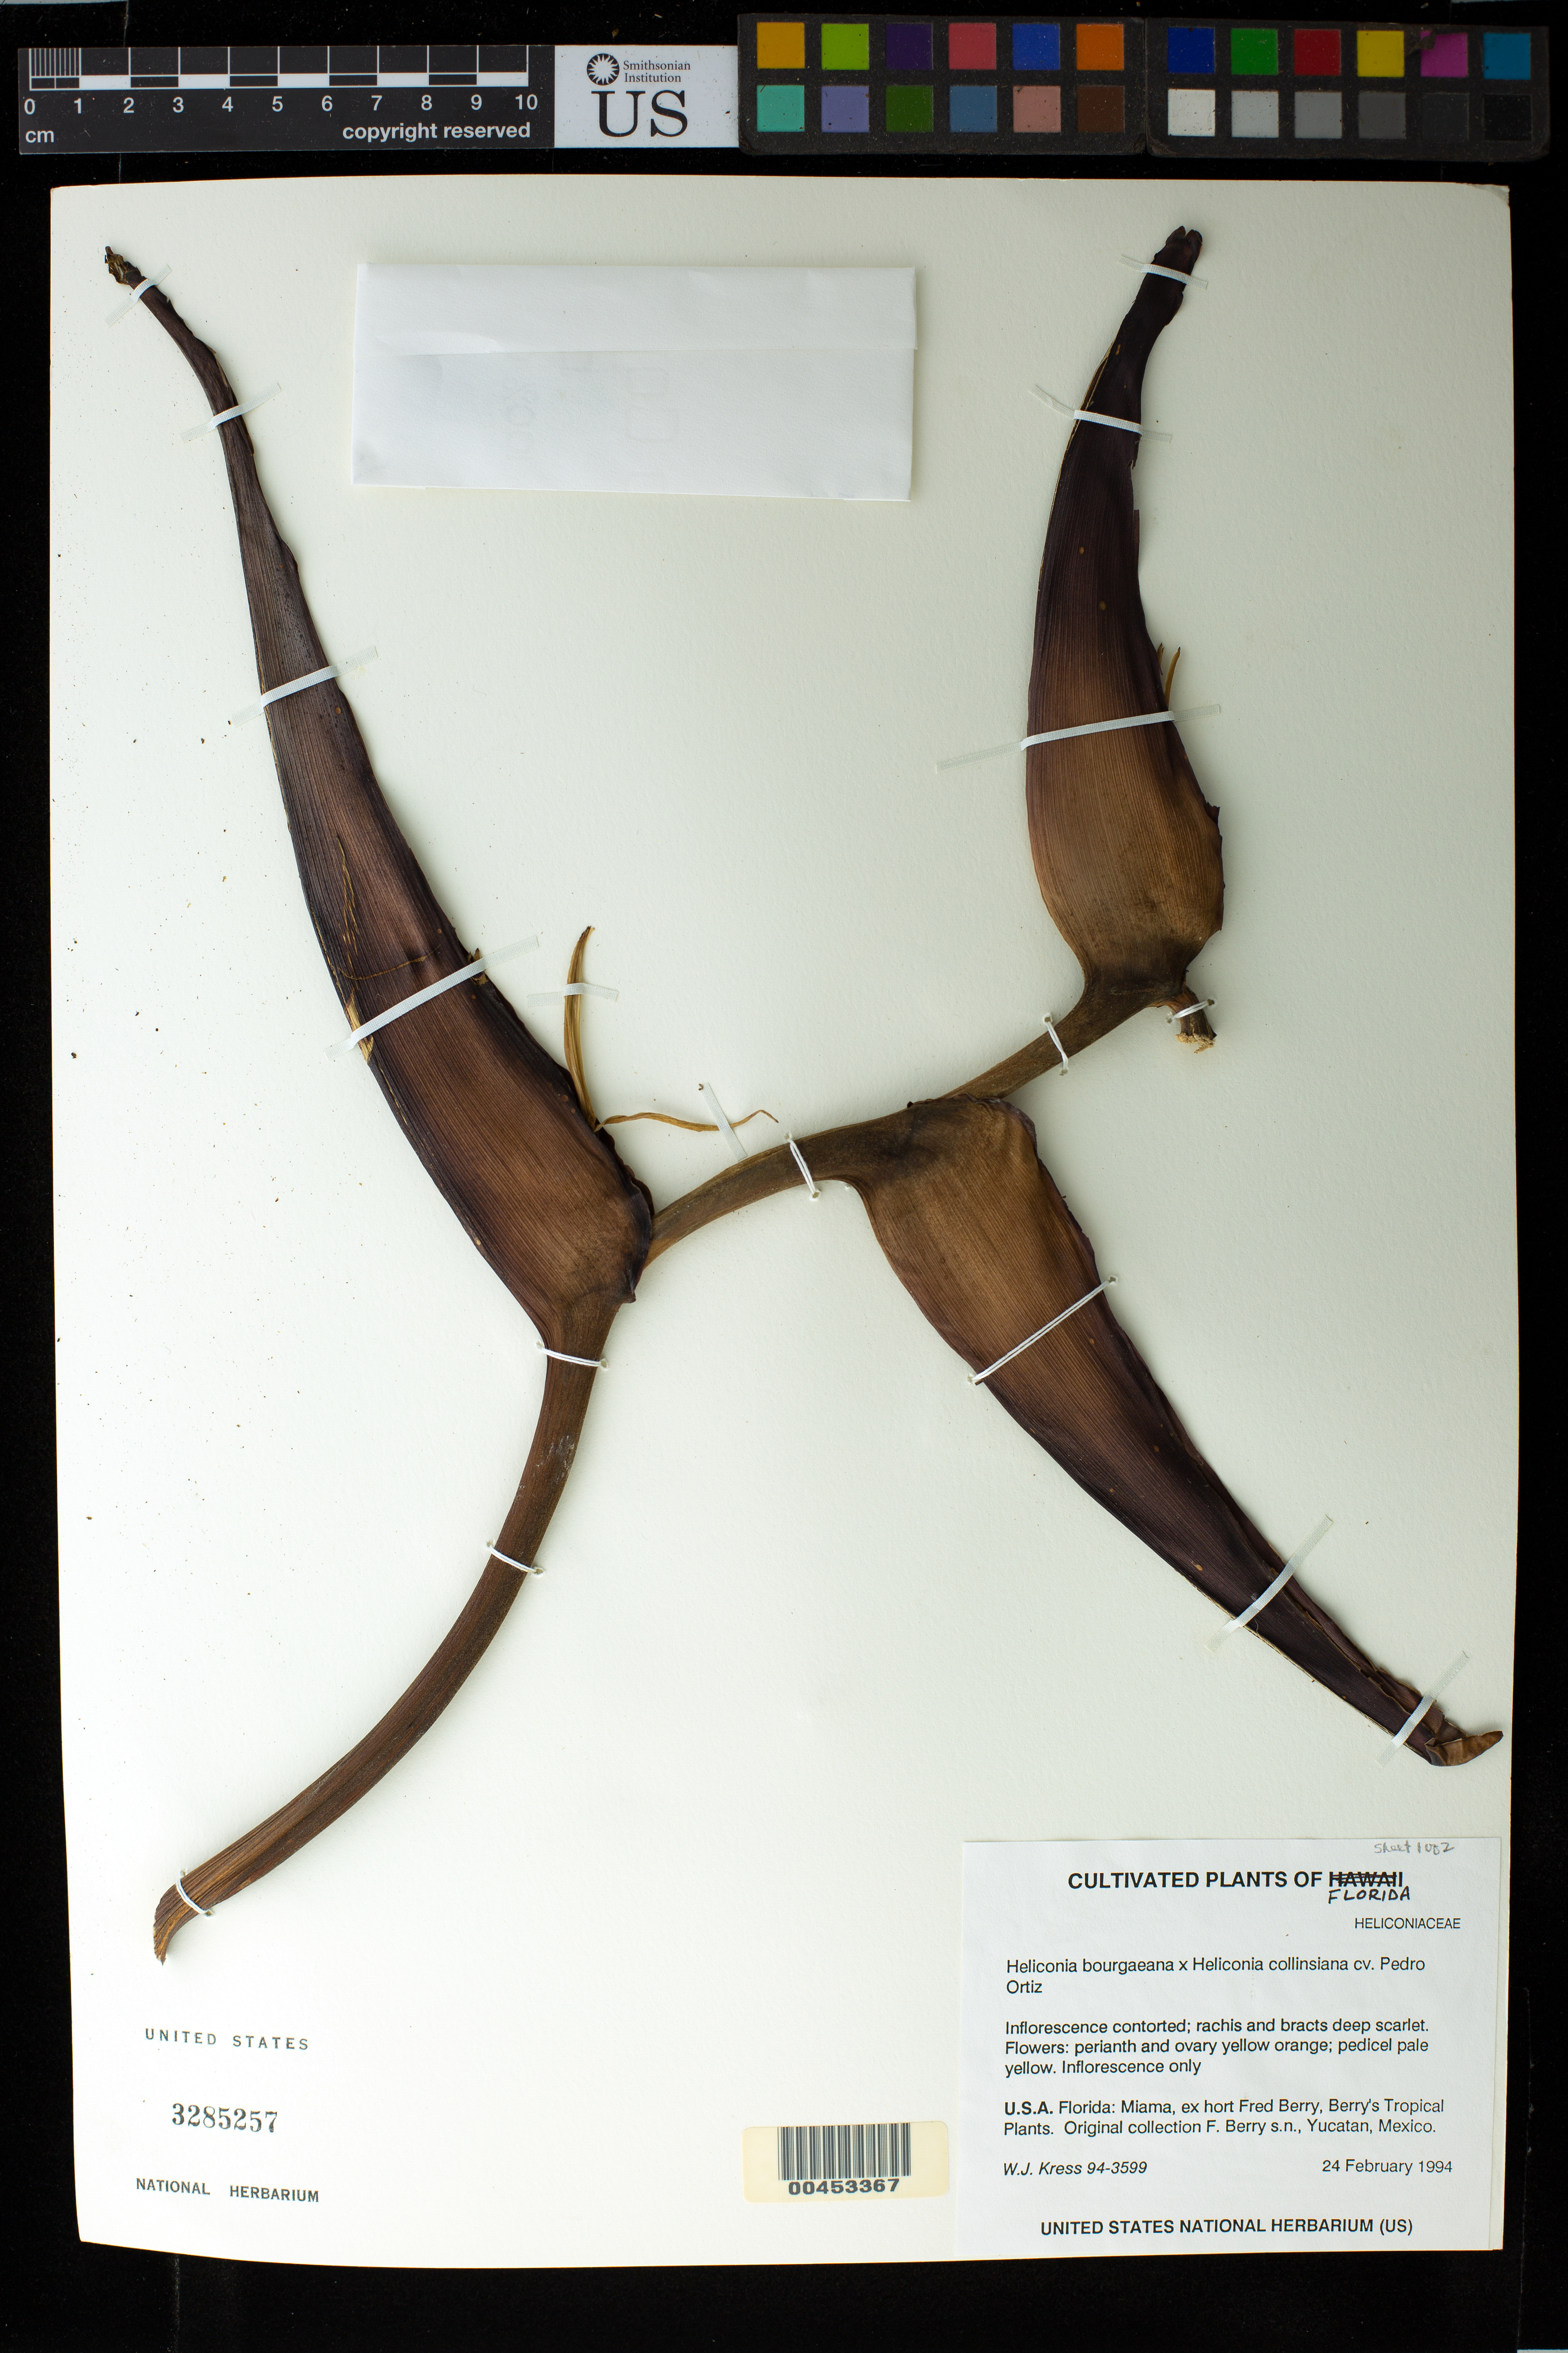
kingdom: Plantae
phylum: Tracheophyta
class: Liliopsida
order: Zingiberales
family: Heliconiaceae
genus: Heliconia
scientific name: Heliconia bourgaeana x H. collinsiana R.F. Griggs 'Pedro Ortiz'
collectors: F. Berry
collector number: W.j.kress 94-3599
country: Mexico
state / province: Yucatán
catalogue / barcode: US 3285257